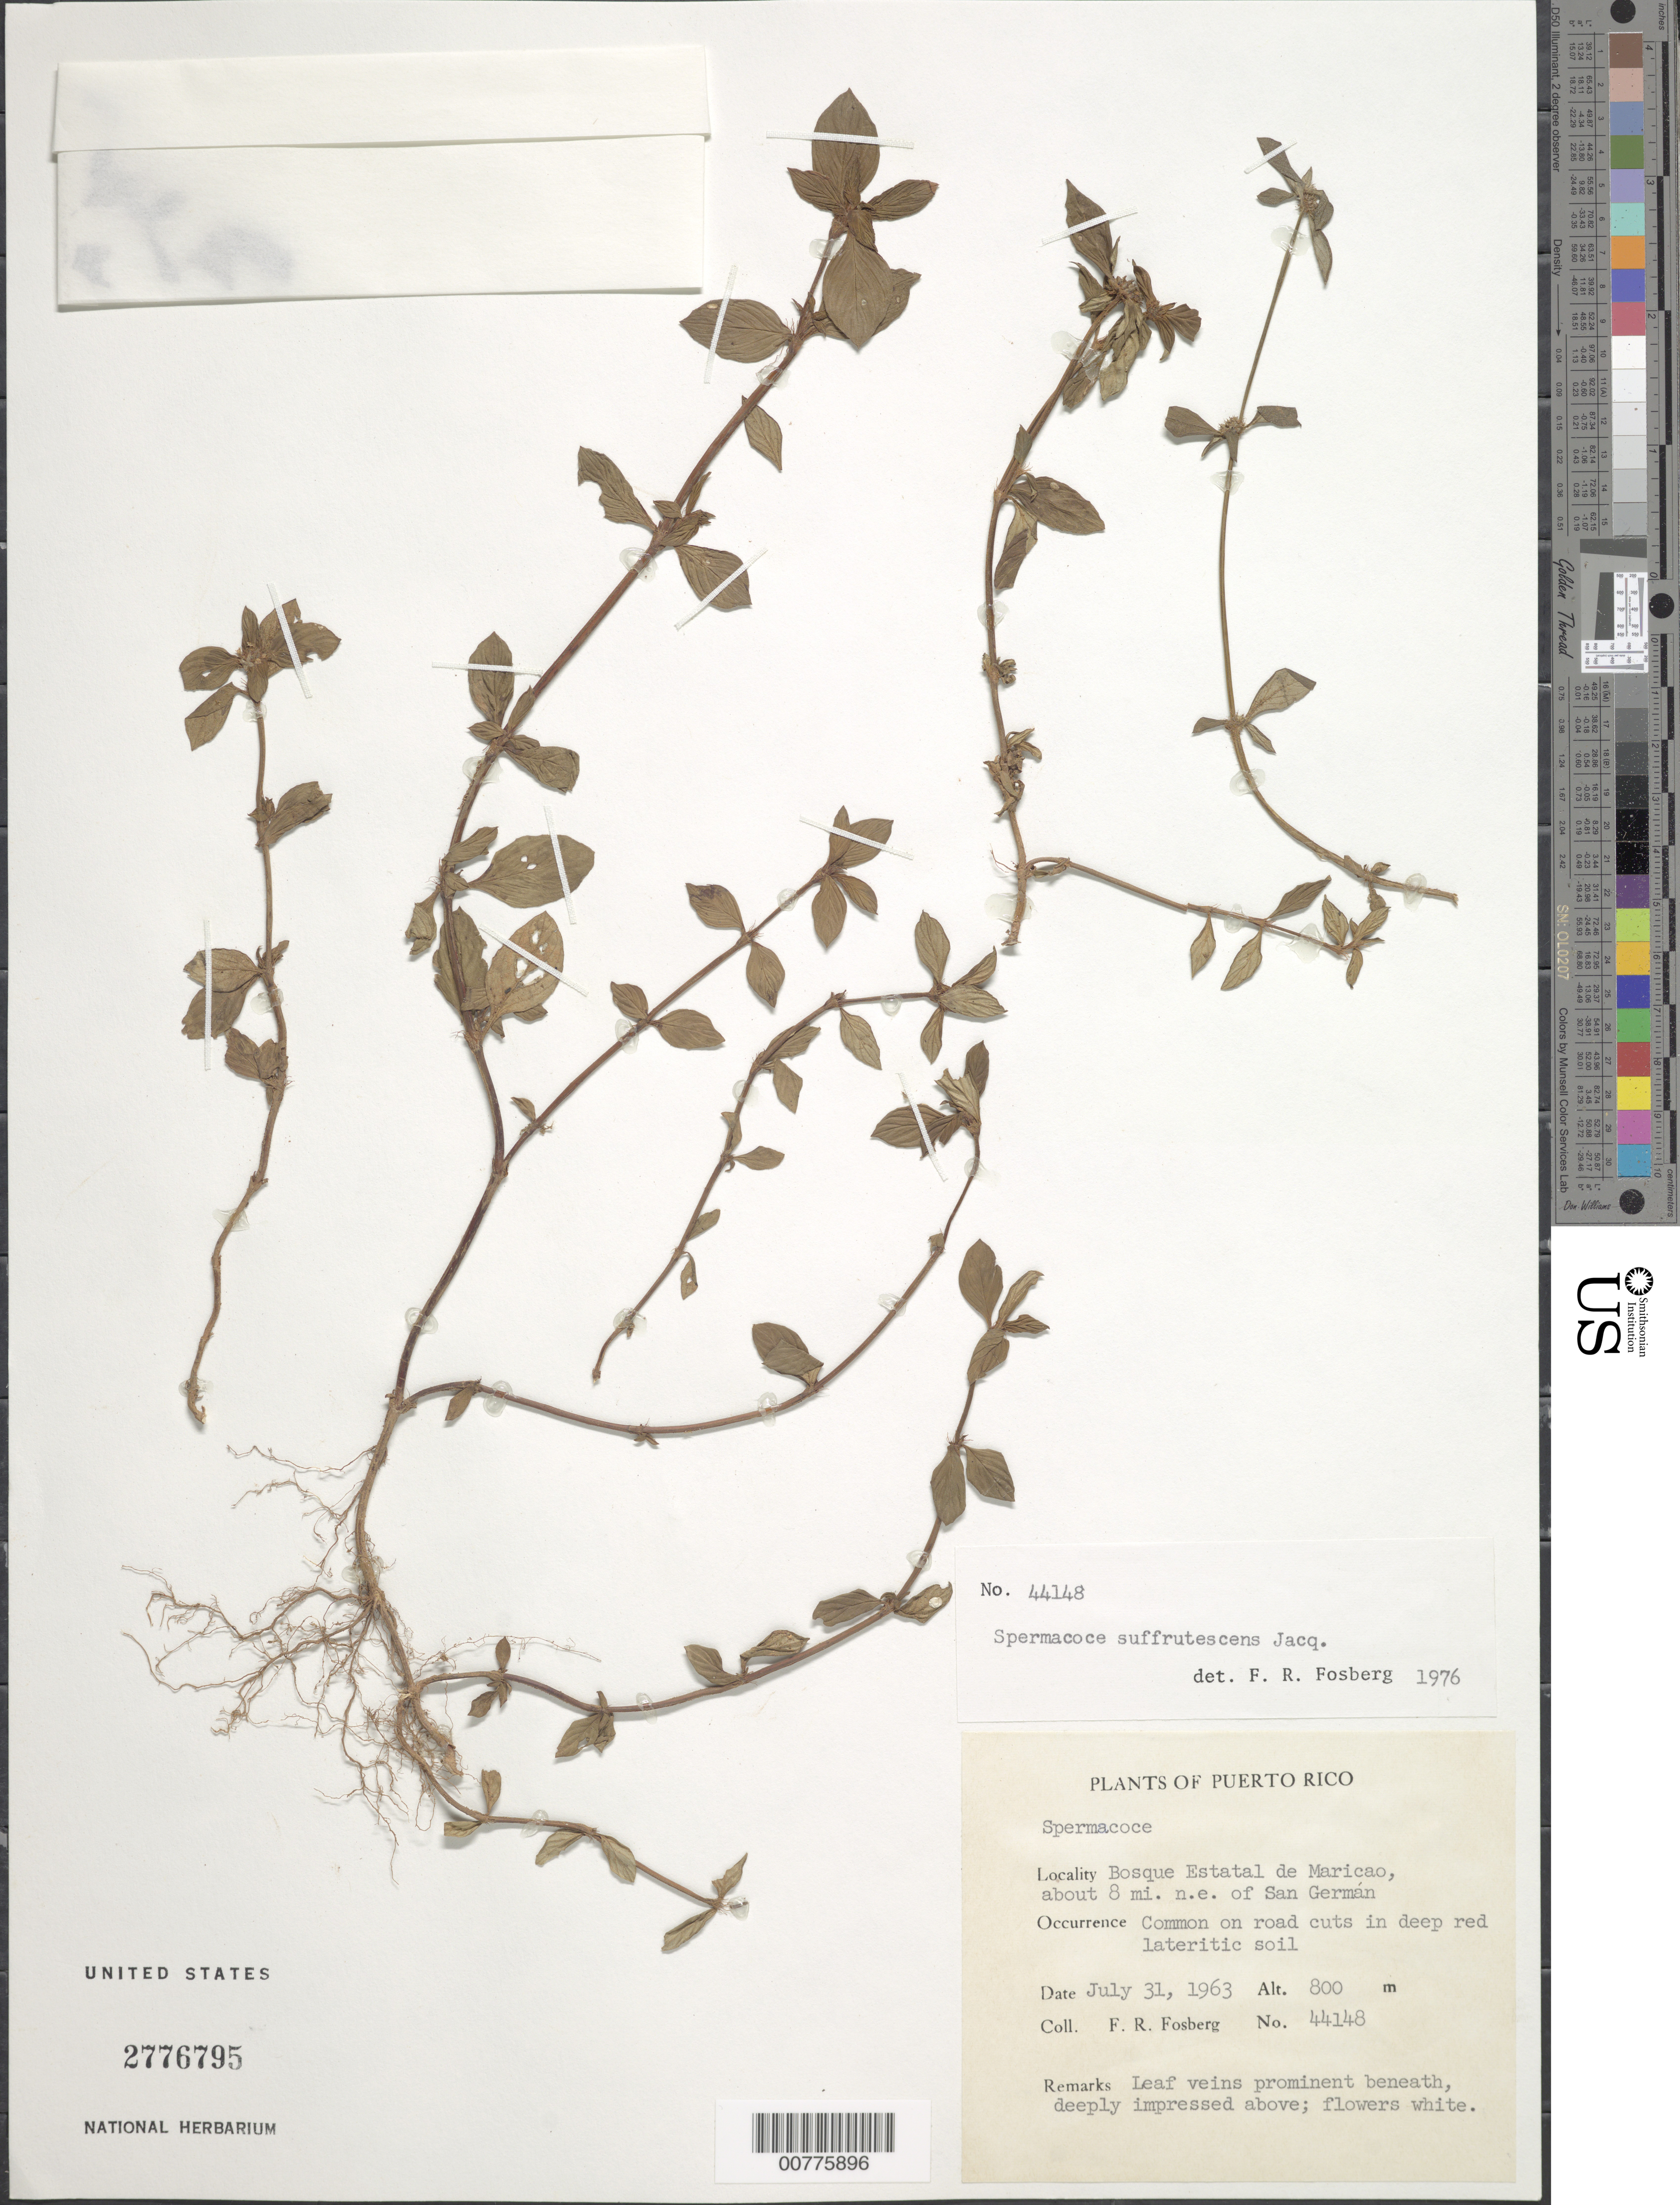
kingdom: Plantae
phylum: Tracheophyta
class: Magnoliopsida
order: Gentianales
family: Rubiaceae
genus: Spermacoce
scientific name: Spermacoce remota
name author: Lam.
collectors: F. R. Fosberg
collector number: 44148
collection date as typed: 31 Jul 1963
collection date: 1963-07-31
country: Puerto Rico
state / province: Maricao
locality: Bosque Estatal de Maricao, about 8 miles NE of San Germán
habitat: Common in road cuts in deep red lateritic soil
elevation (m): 800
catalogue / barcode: US 2776795